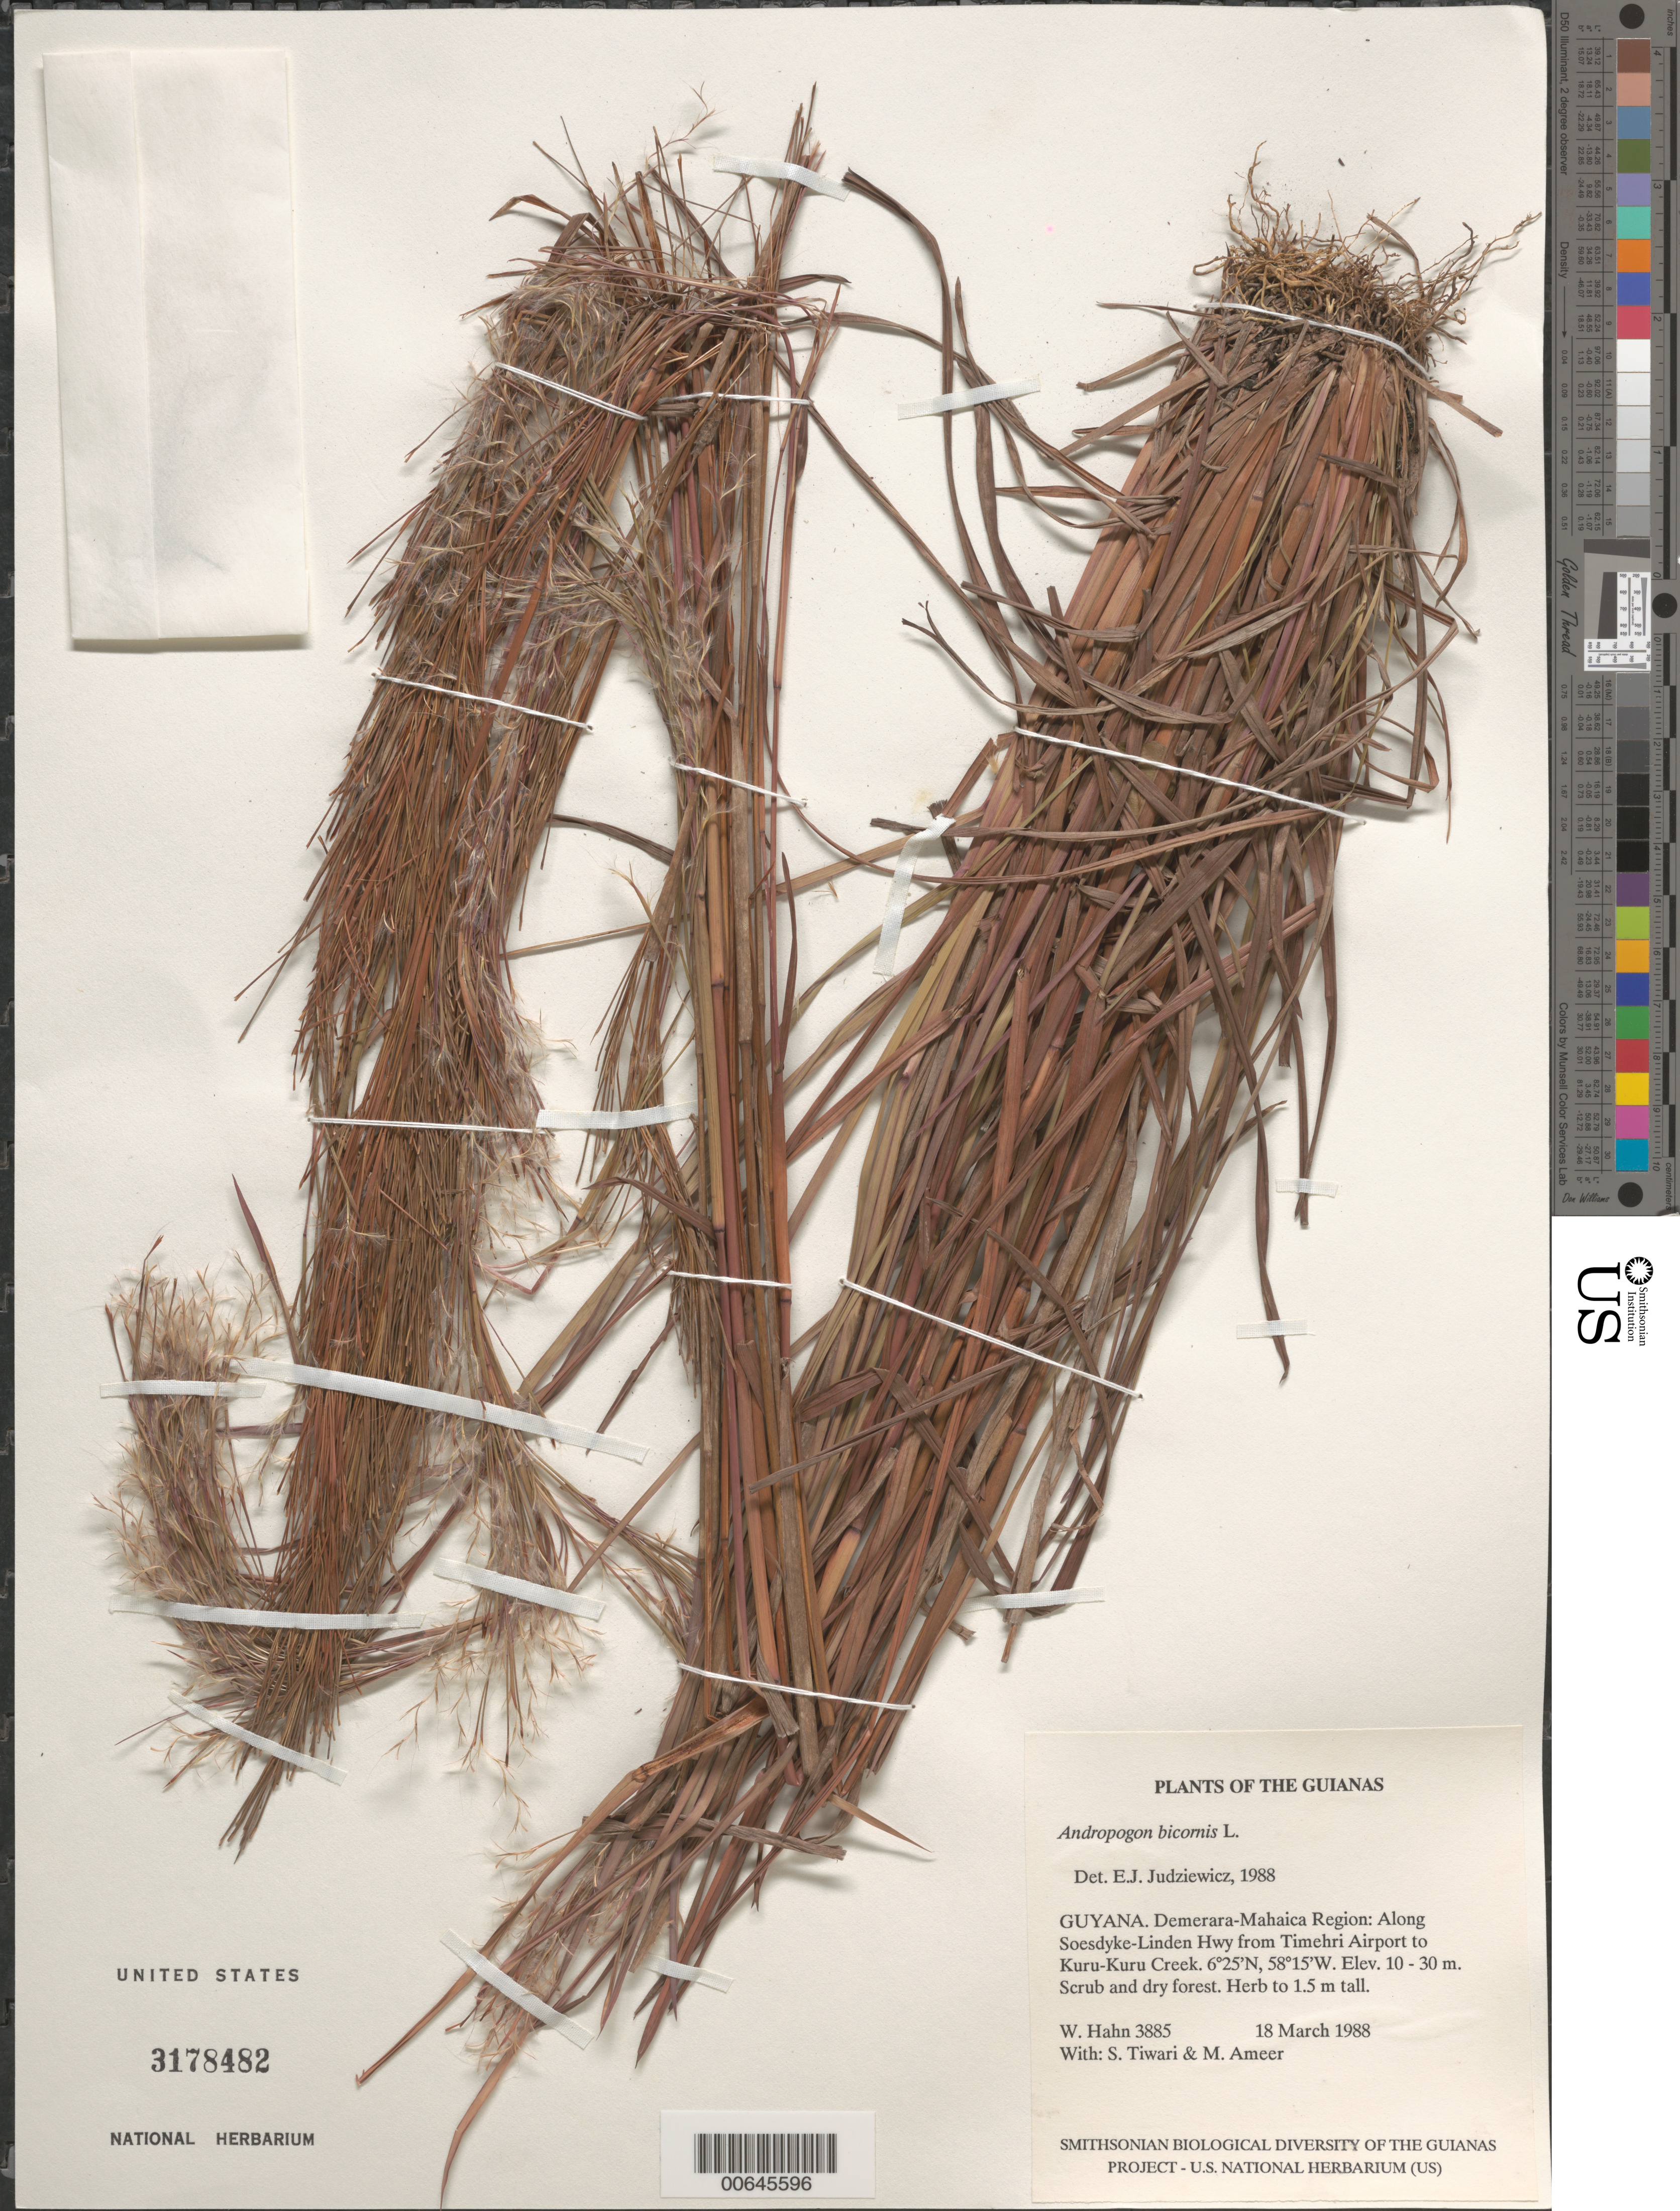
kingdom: Plantae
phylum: Tracheophyta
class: Liliopsida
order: Poales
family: Poaceae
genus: Andropogon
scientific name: Andropogon bicornis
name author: L.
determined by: Judziewicz, E. J.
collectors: W. Hahn, S. Tiwari & M. Ameer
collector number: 3885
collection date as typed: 18 March 1988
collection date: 1988-03-18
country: Guyana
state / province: Demerara-Mahaica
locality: Along Soesdyke-Linden Hwy from Timehri Airport to Kuru-Kuru Creek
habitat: Scrub and dry forest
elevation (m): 10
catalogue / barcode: US 3178482